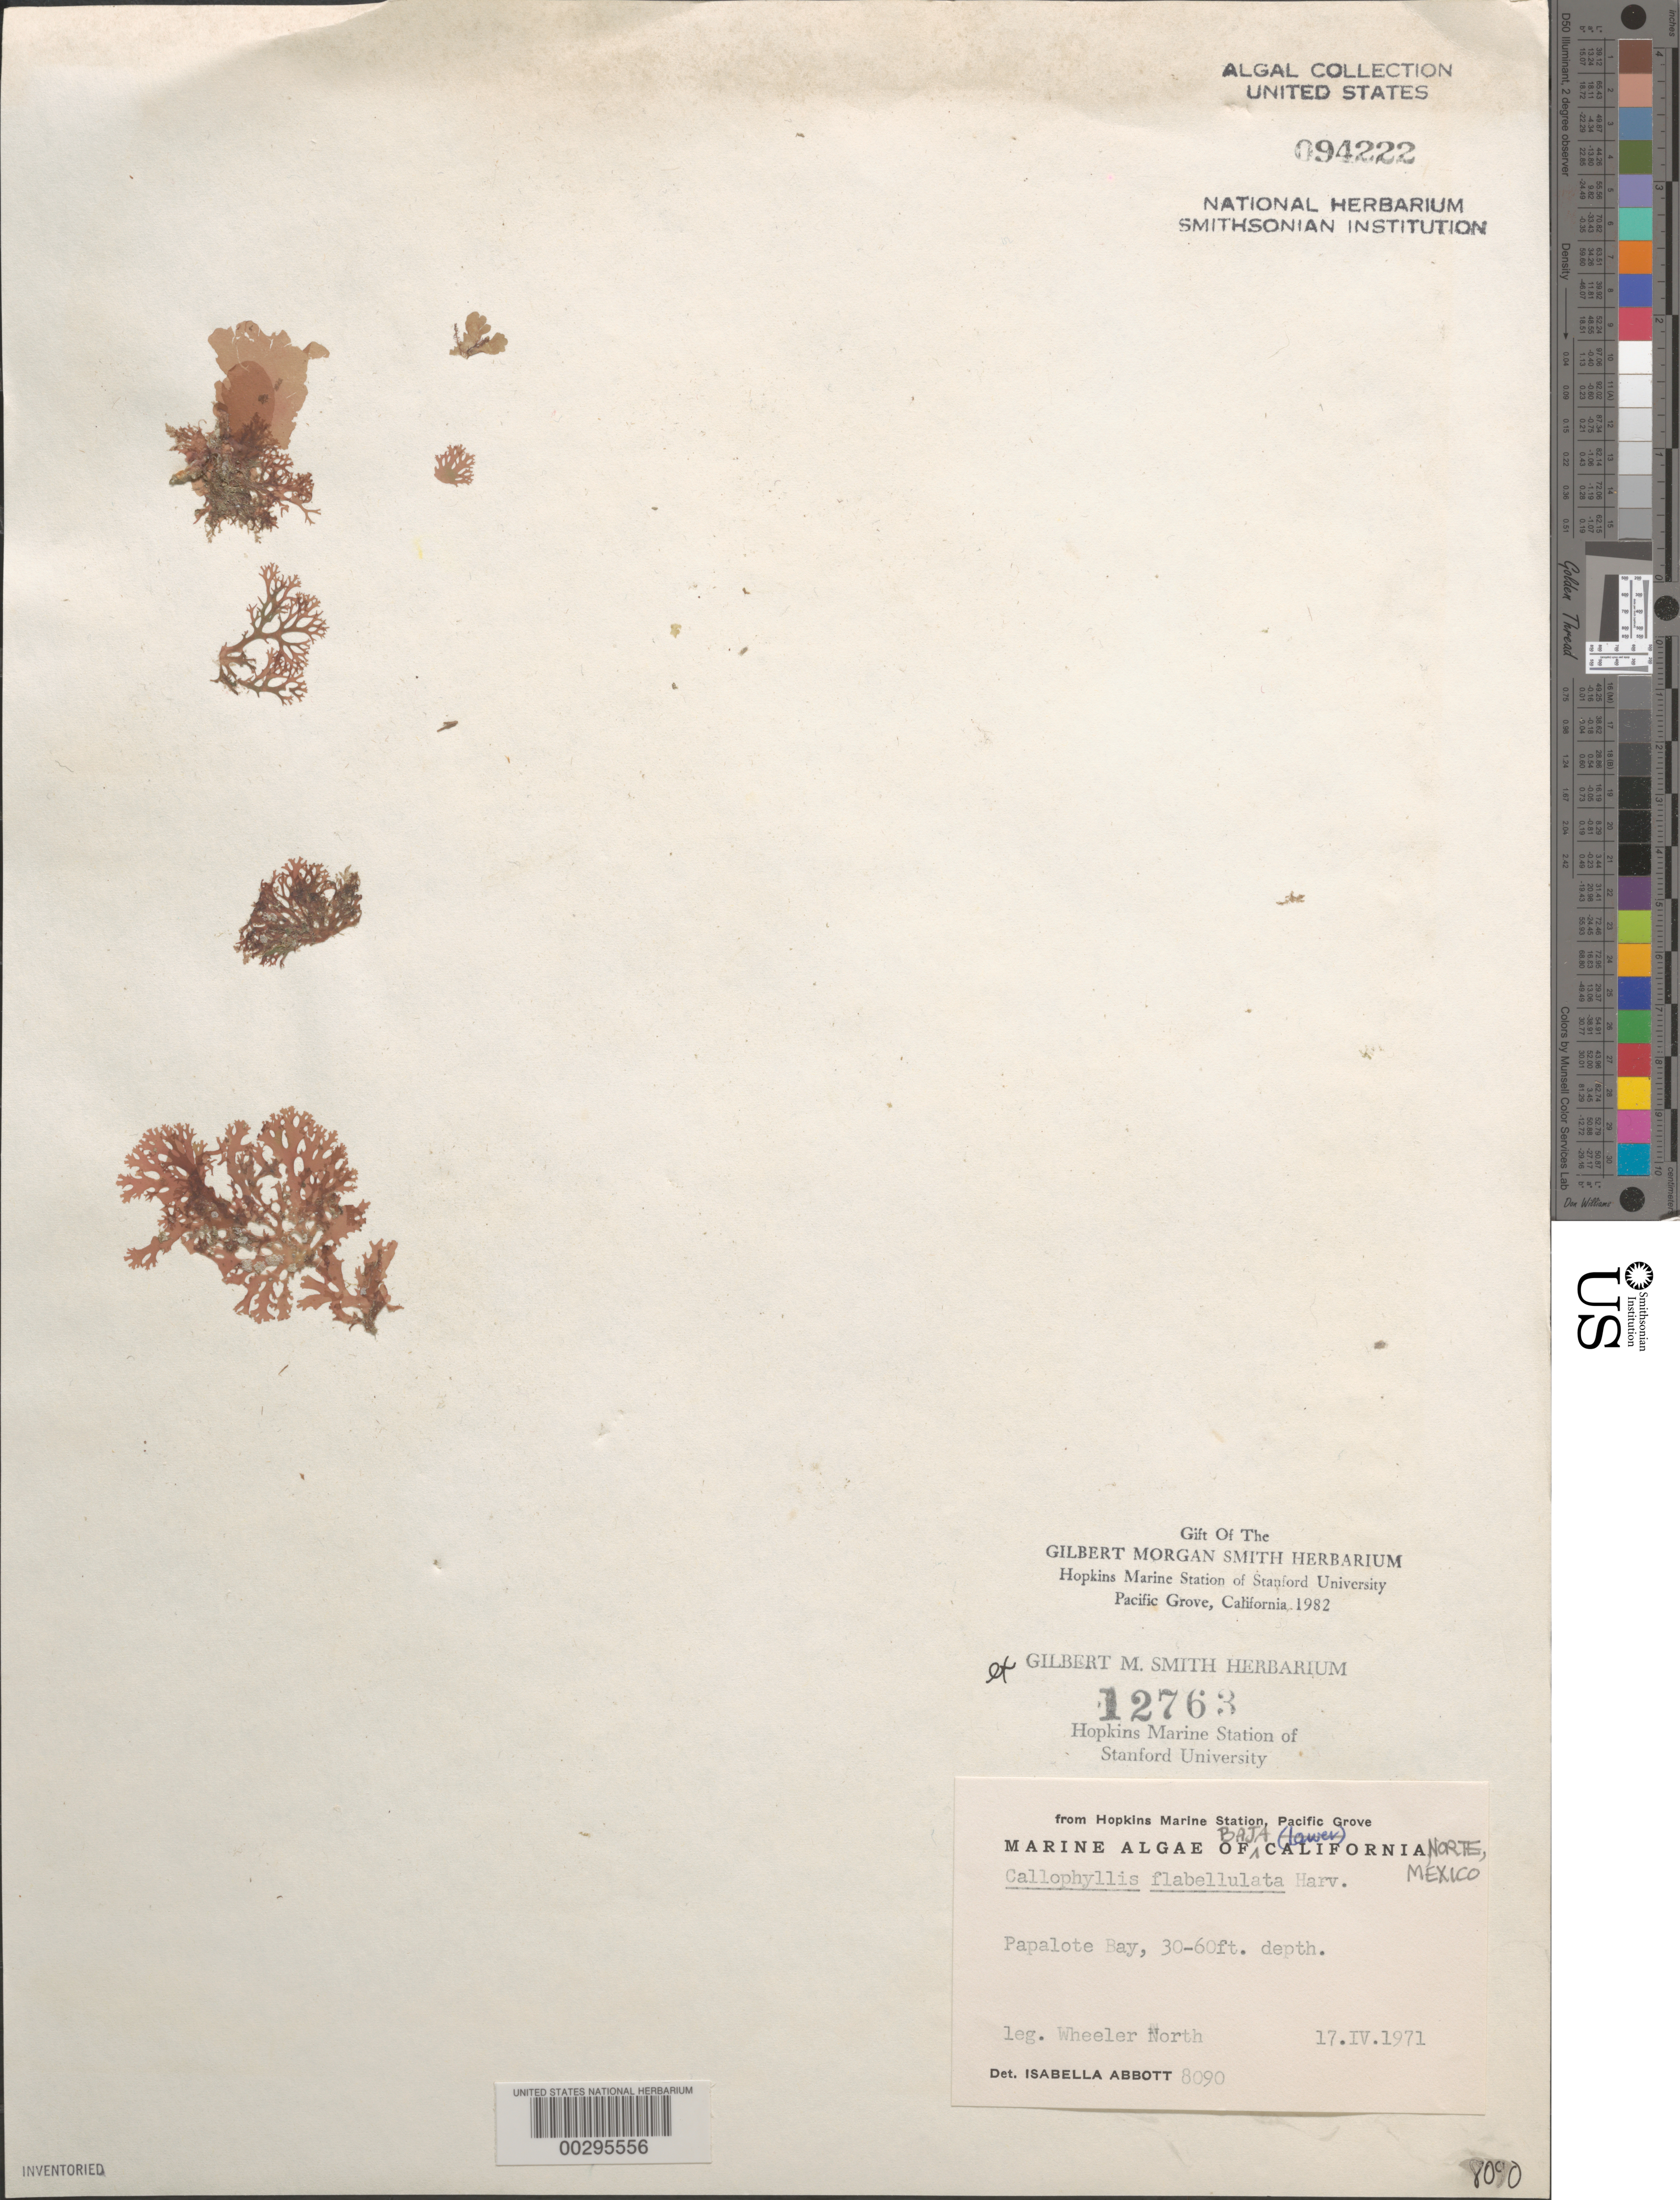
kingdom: Plantae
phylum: Rhodophyta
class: Florideophyceae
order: Gigartinales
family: Kallymeniaceae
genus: Callophyllis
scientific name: Callophyllis flabellulata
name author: Harv.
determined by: Abbott, Isabella A.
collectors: W. North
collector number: IAA 8090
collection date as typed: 17 Apr 1971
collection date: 1971-04-17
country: Mexico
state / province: Baja California Norte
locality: Papolote Bay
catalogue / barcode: US 94222